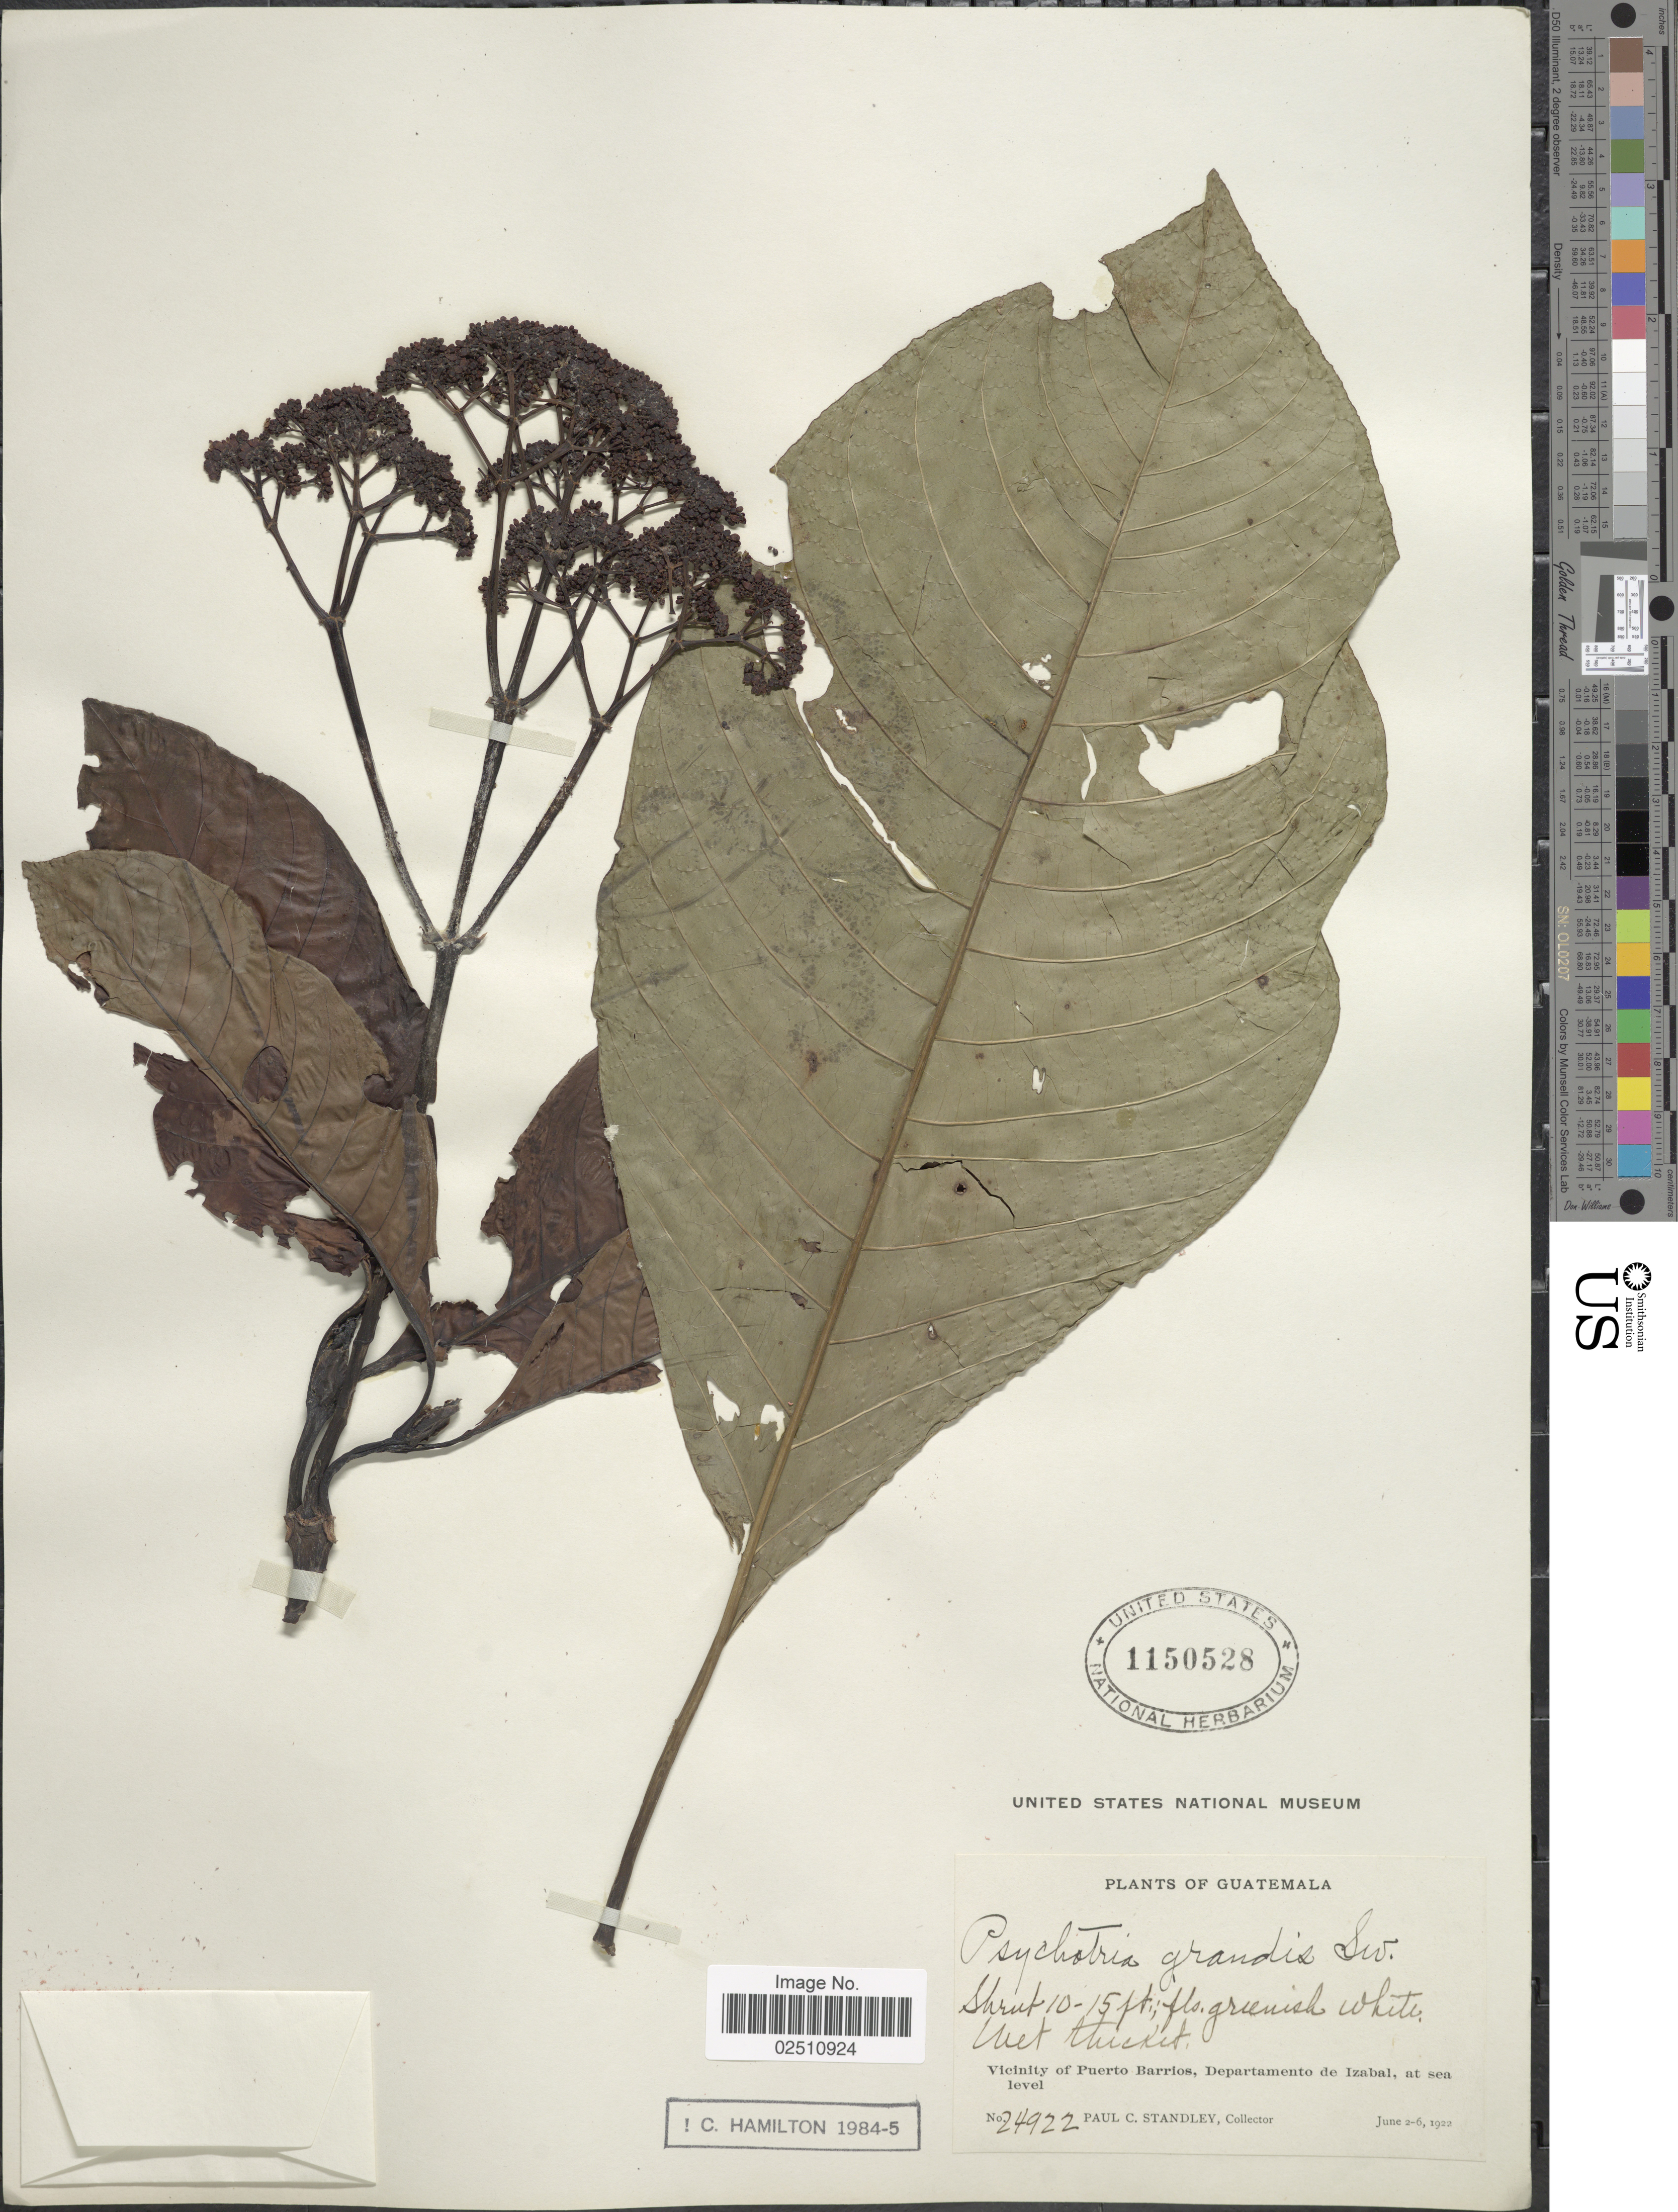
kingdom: Plantae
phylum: Tracheophyta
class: Magnoliopsida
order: Gentianales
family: Rubiaceae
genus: Psychotria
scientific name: Psychotria grandis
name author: Sw.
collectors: P. C. Standley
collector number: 24922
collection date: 1922-06-02/1922-06-06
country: Guatemala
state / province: Izabal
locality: Vicinity of Puerto Barrios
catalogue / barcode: US 1150528